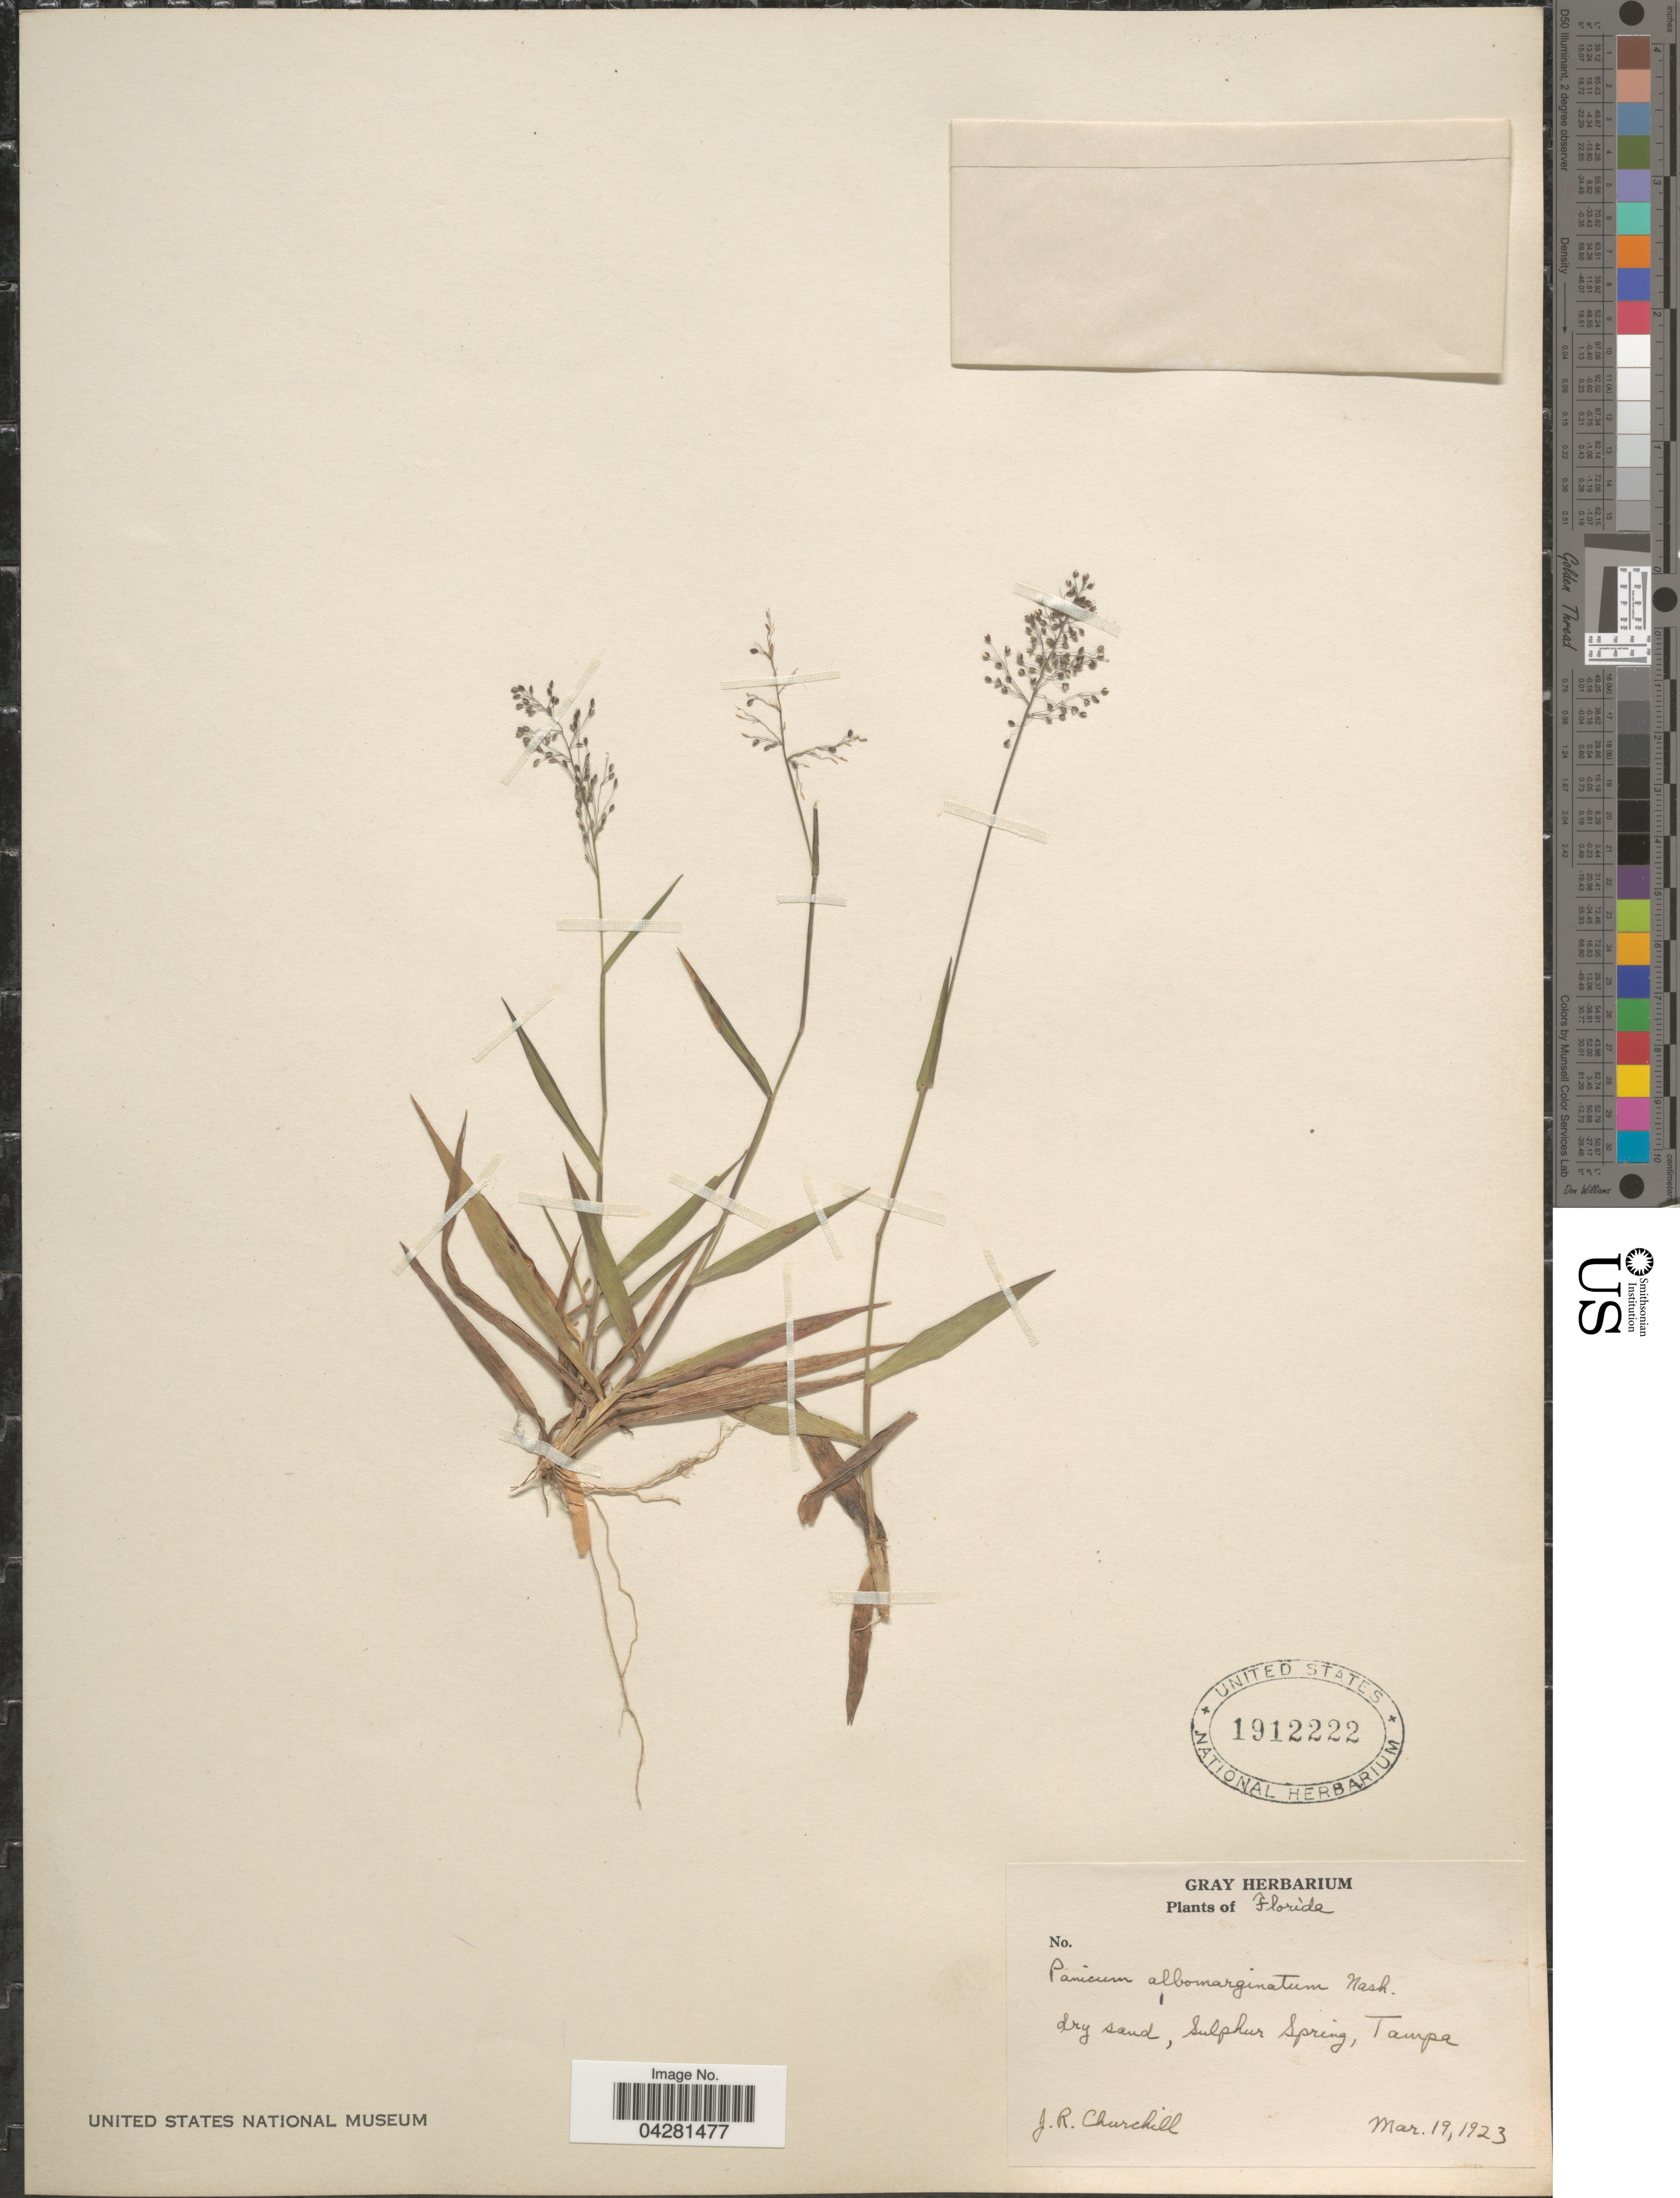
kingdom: Plantae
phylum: Tracheophyta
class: Liliopsida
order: Poales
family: Poaceae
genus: Dichanthelium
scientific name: Dichanthelium dichotomum var. unciphyllum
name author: (Trin.) Davidse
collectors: J. Churchill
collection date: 1923-03-19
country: United States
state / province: Florida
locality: Dry sand, Sulphur Spring, Tampa.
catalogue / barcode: US 1912222